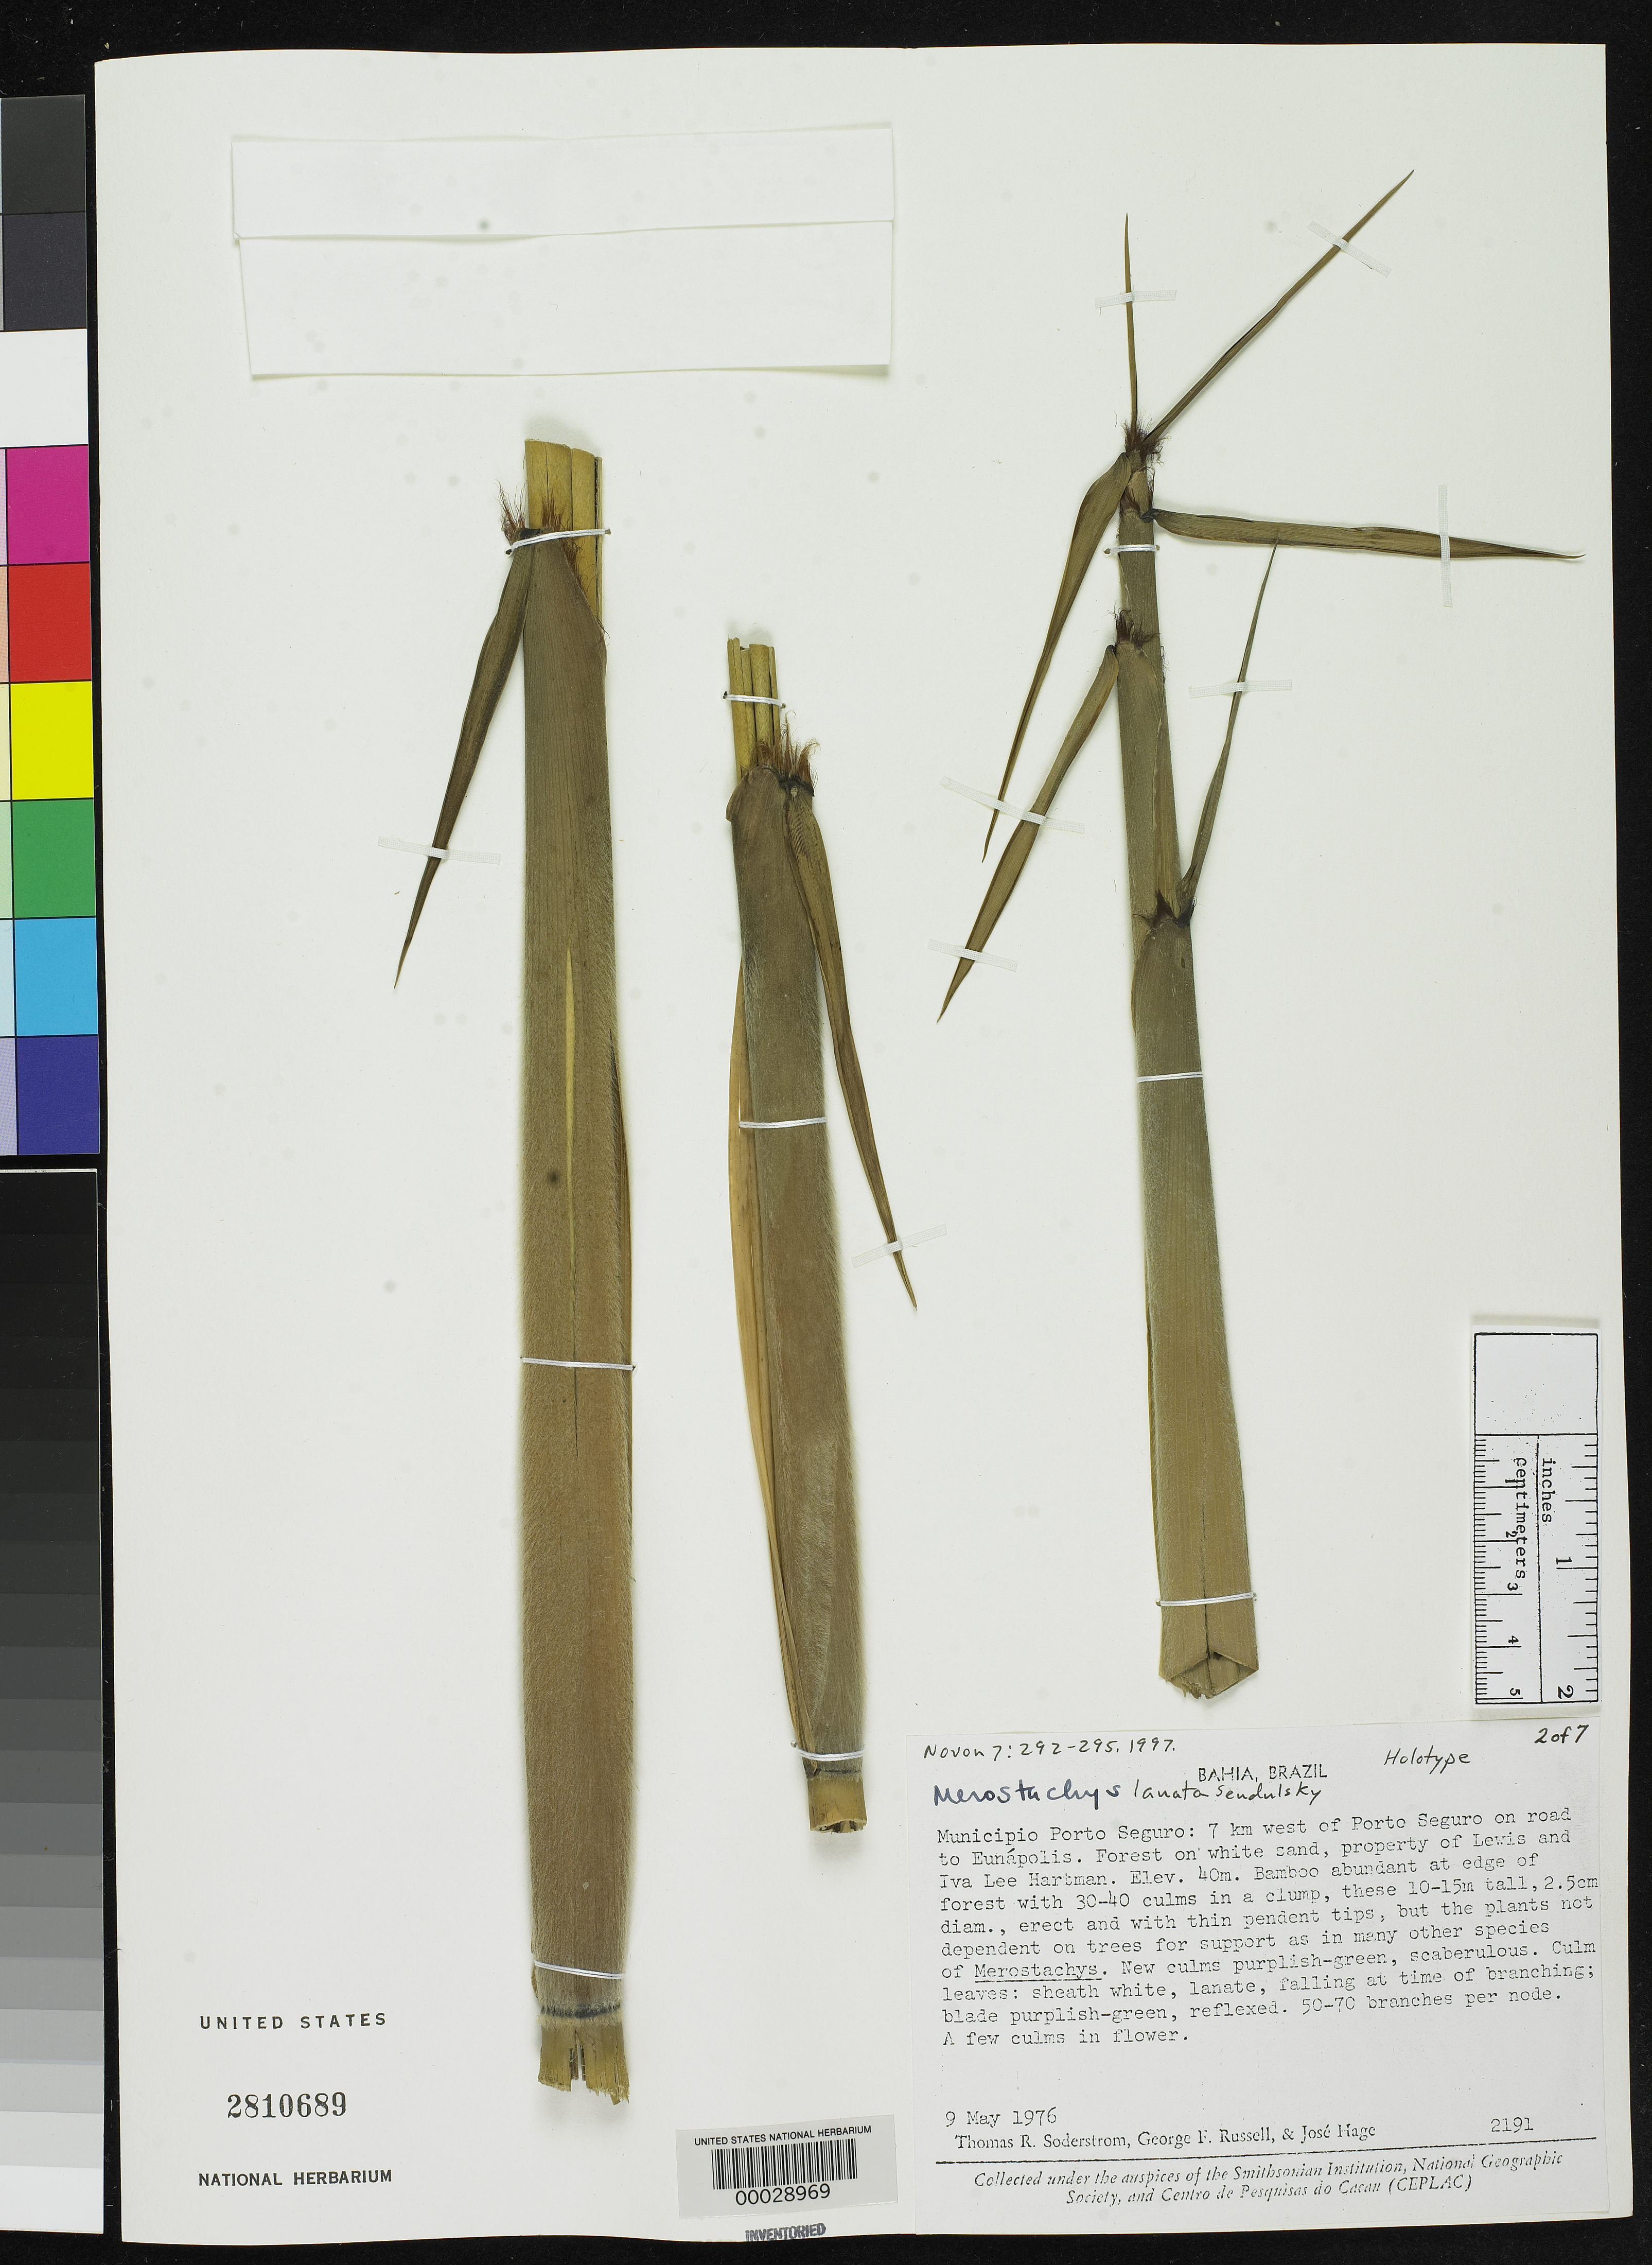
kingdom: Plantae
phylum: Tracheophyta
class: Liliopsida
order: Poales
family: Poaceae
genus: Merostachys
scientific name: Merostachys lanata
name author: Send.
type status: Holotype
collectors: T. R. Soderstrom, G. Russell & J. Hage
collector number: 2191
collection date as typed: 09 May 1976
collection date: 1976-05-09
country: Brazil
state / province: Bahia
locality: Municipio Porto Seguro: 7 km west of Porto Seguro on road to Eunápolis, property of Lewis and Iva Lee Hartman.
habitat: Forest on white sand.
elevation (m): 40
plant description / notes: Holotype mounted on 7 sheets.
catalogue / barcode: US 2810689